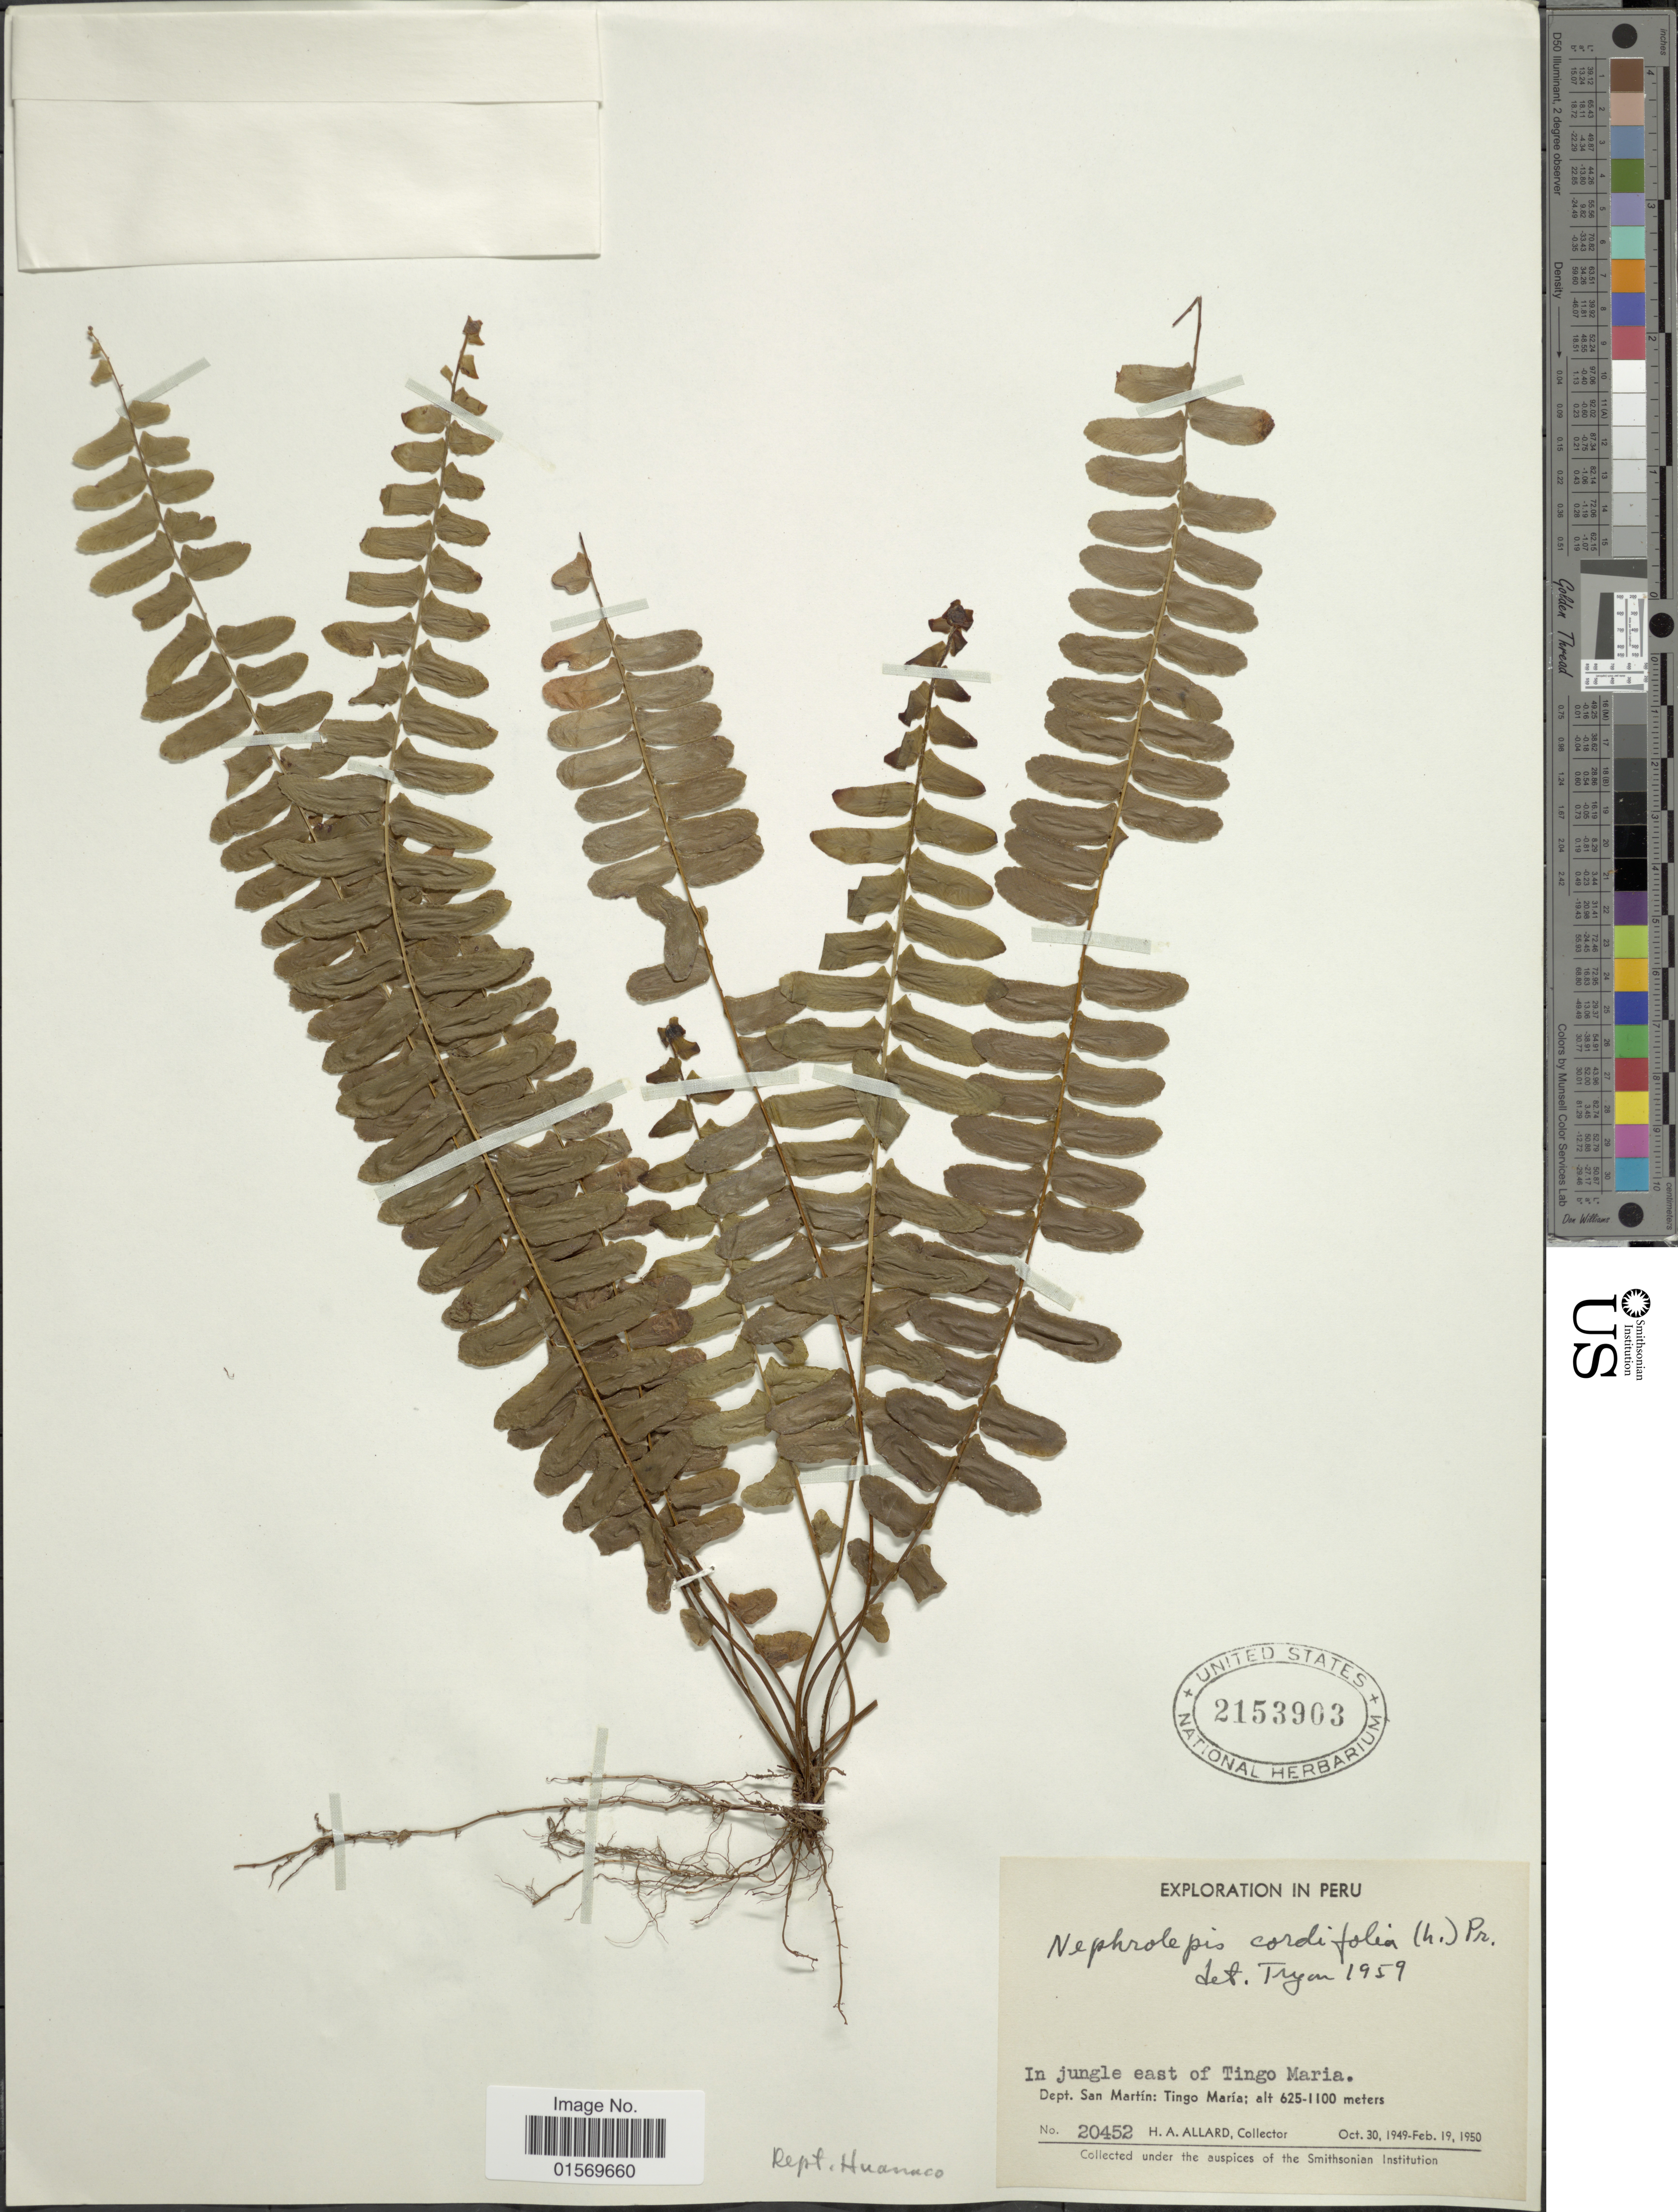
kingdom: Plantae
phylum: Tracheophyta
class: Polypodiopsida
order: Polypodiales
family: Nephrolepidaceae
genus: Nephrolepis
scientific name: Nephrolepis cordifolia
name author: (L.) C. Presl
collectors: H. A. Allard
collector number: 20452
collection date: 1949-10-30/1950-02-19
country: Peru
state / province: San Martín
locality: In jungle east of Tingo Maria, Tingo Maria.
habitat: in jungle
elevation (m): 625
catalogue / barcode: US 2153903